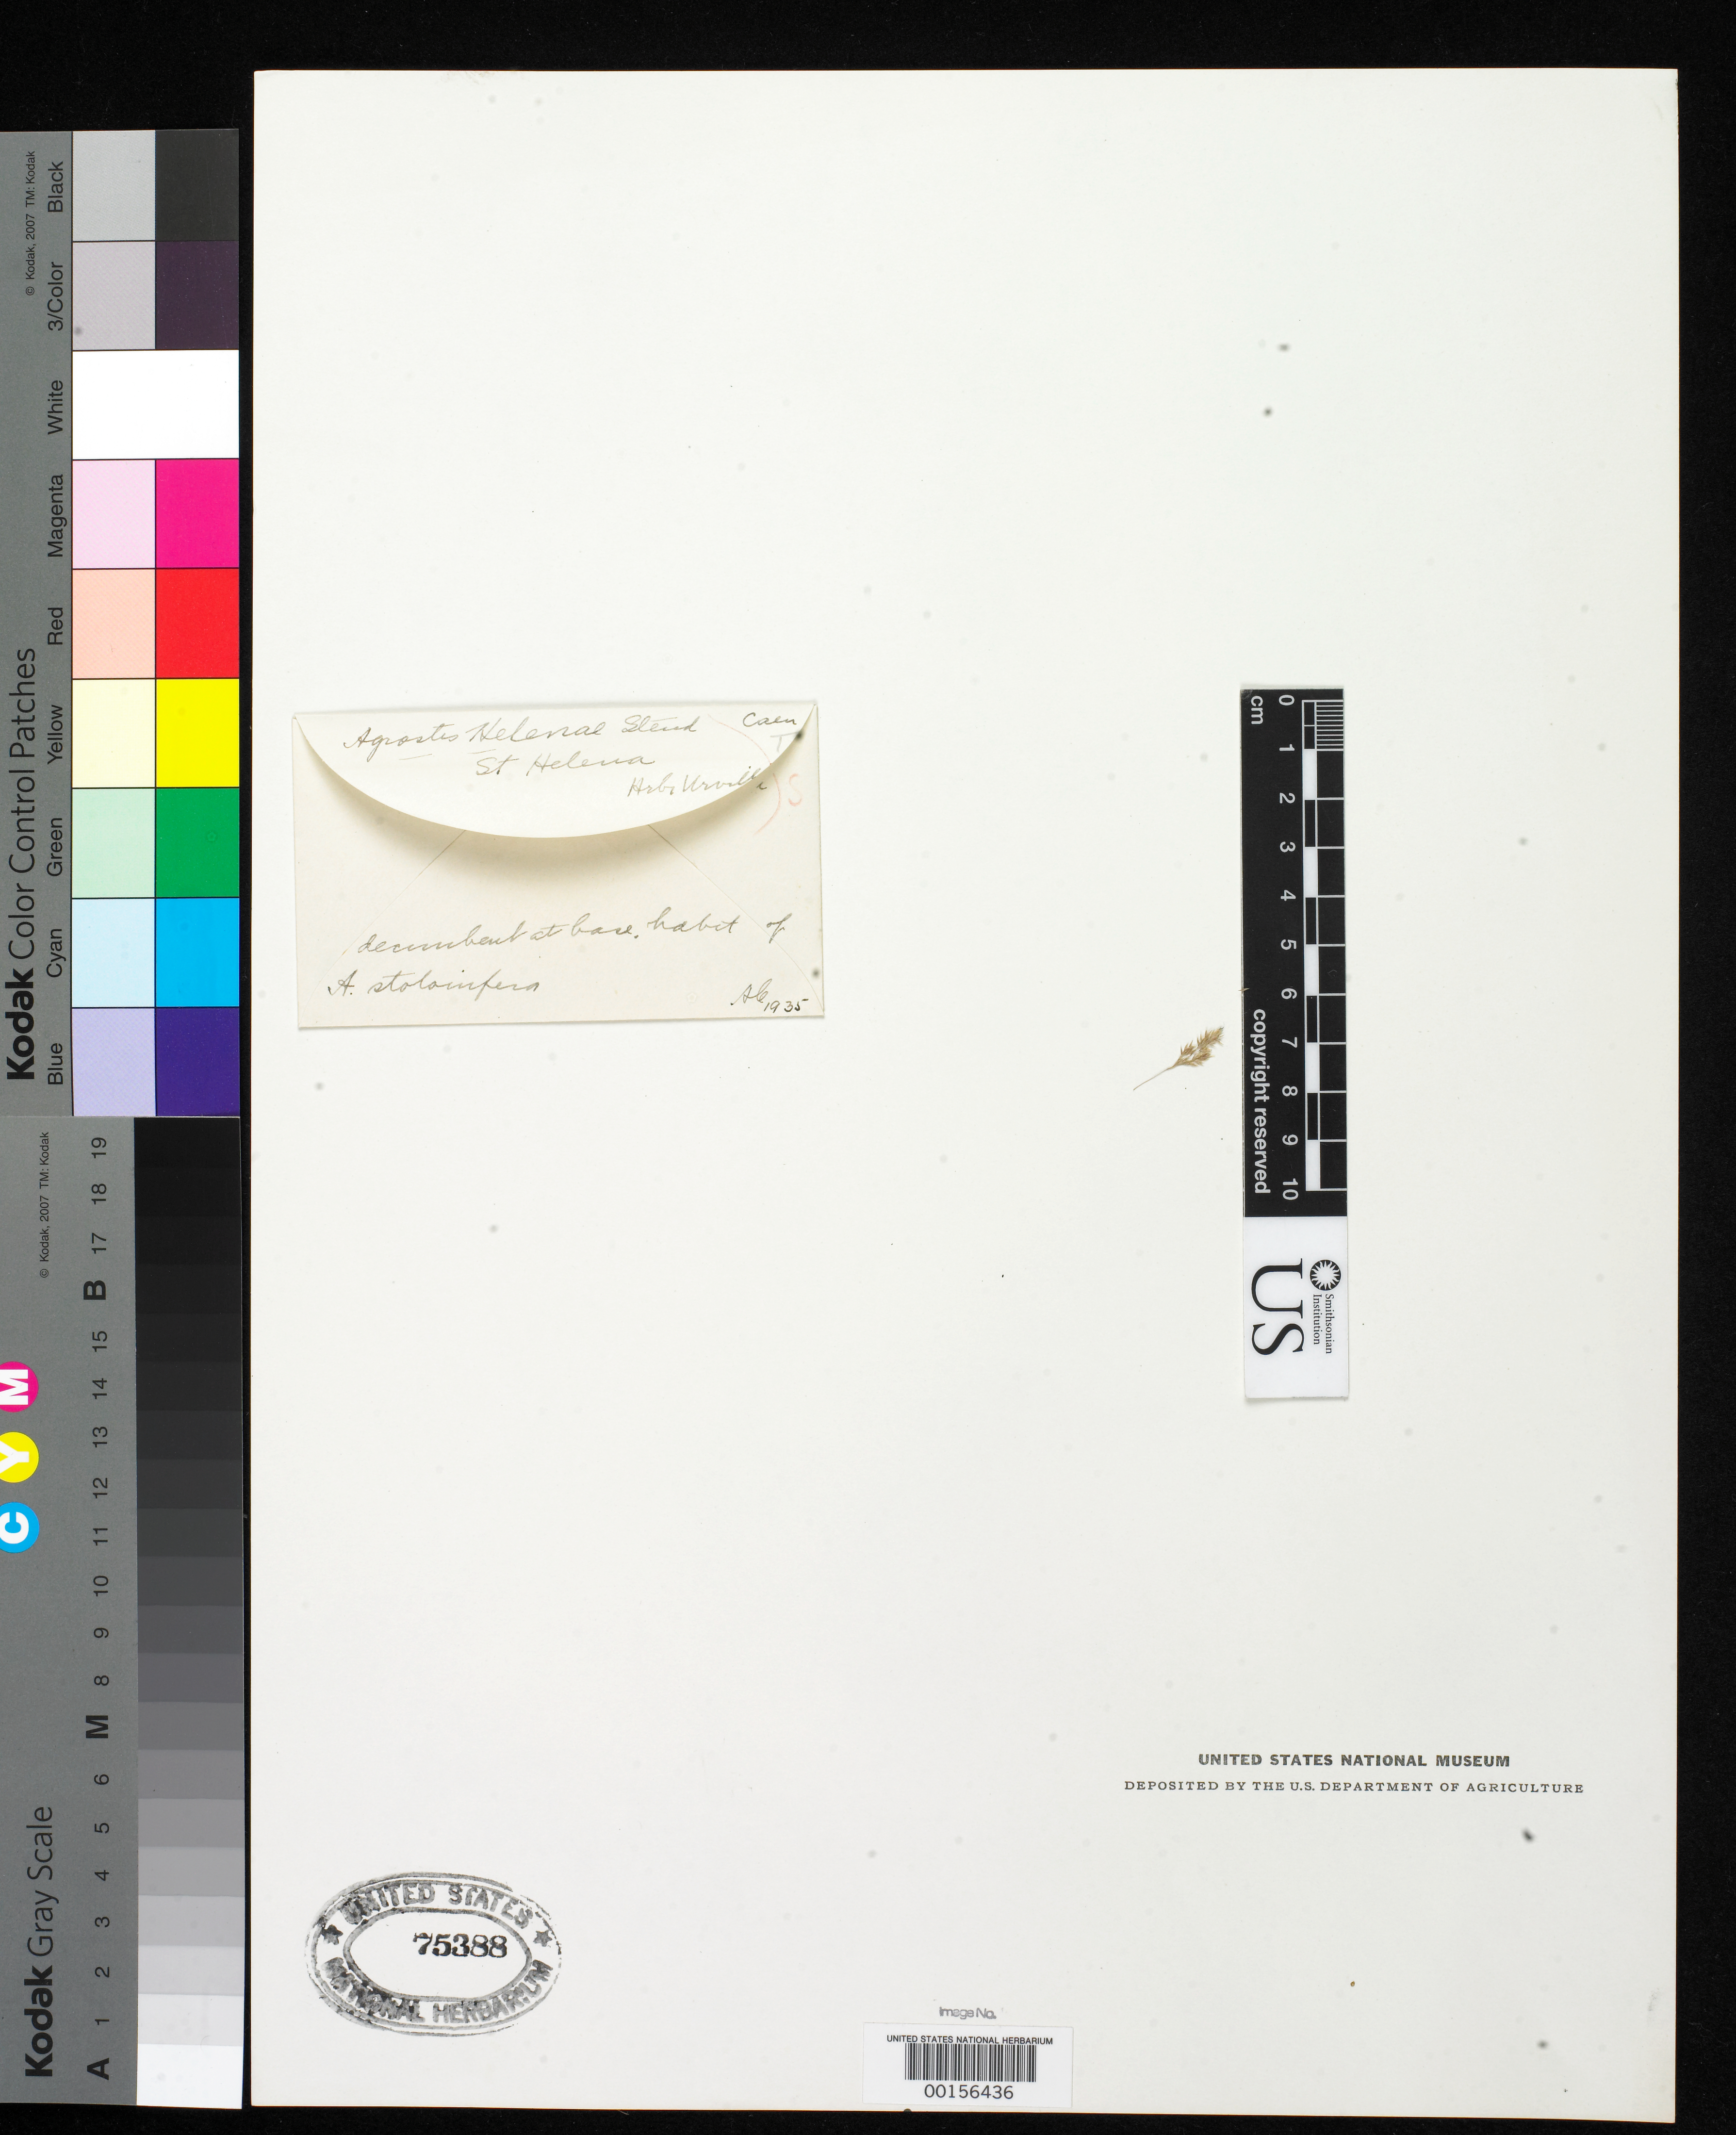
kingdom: Plantae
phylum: Tracheophyta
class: Liliopsida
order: Poales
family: Poaceae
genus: Agrostis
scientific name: Agrostis helenae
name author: Steud.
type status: Type Fragment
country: St. Helena Islands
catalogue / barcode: US 75388